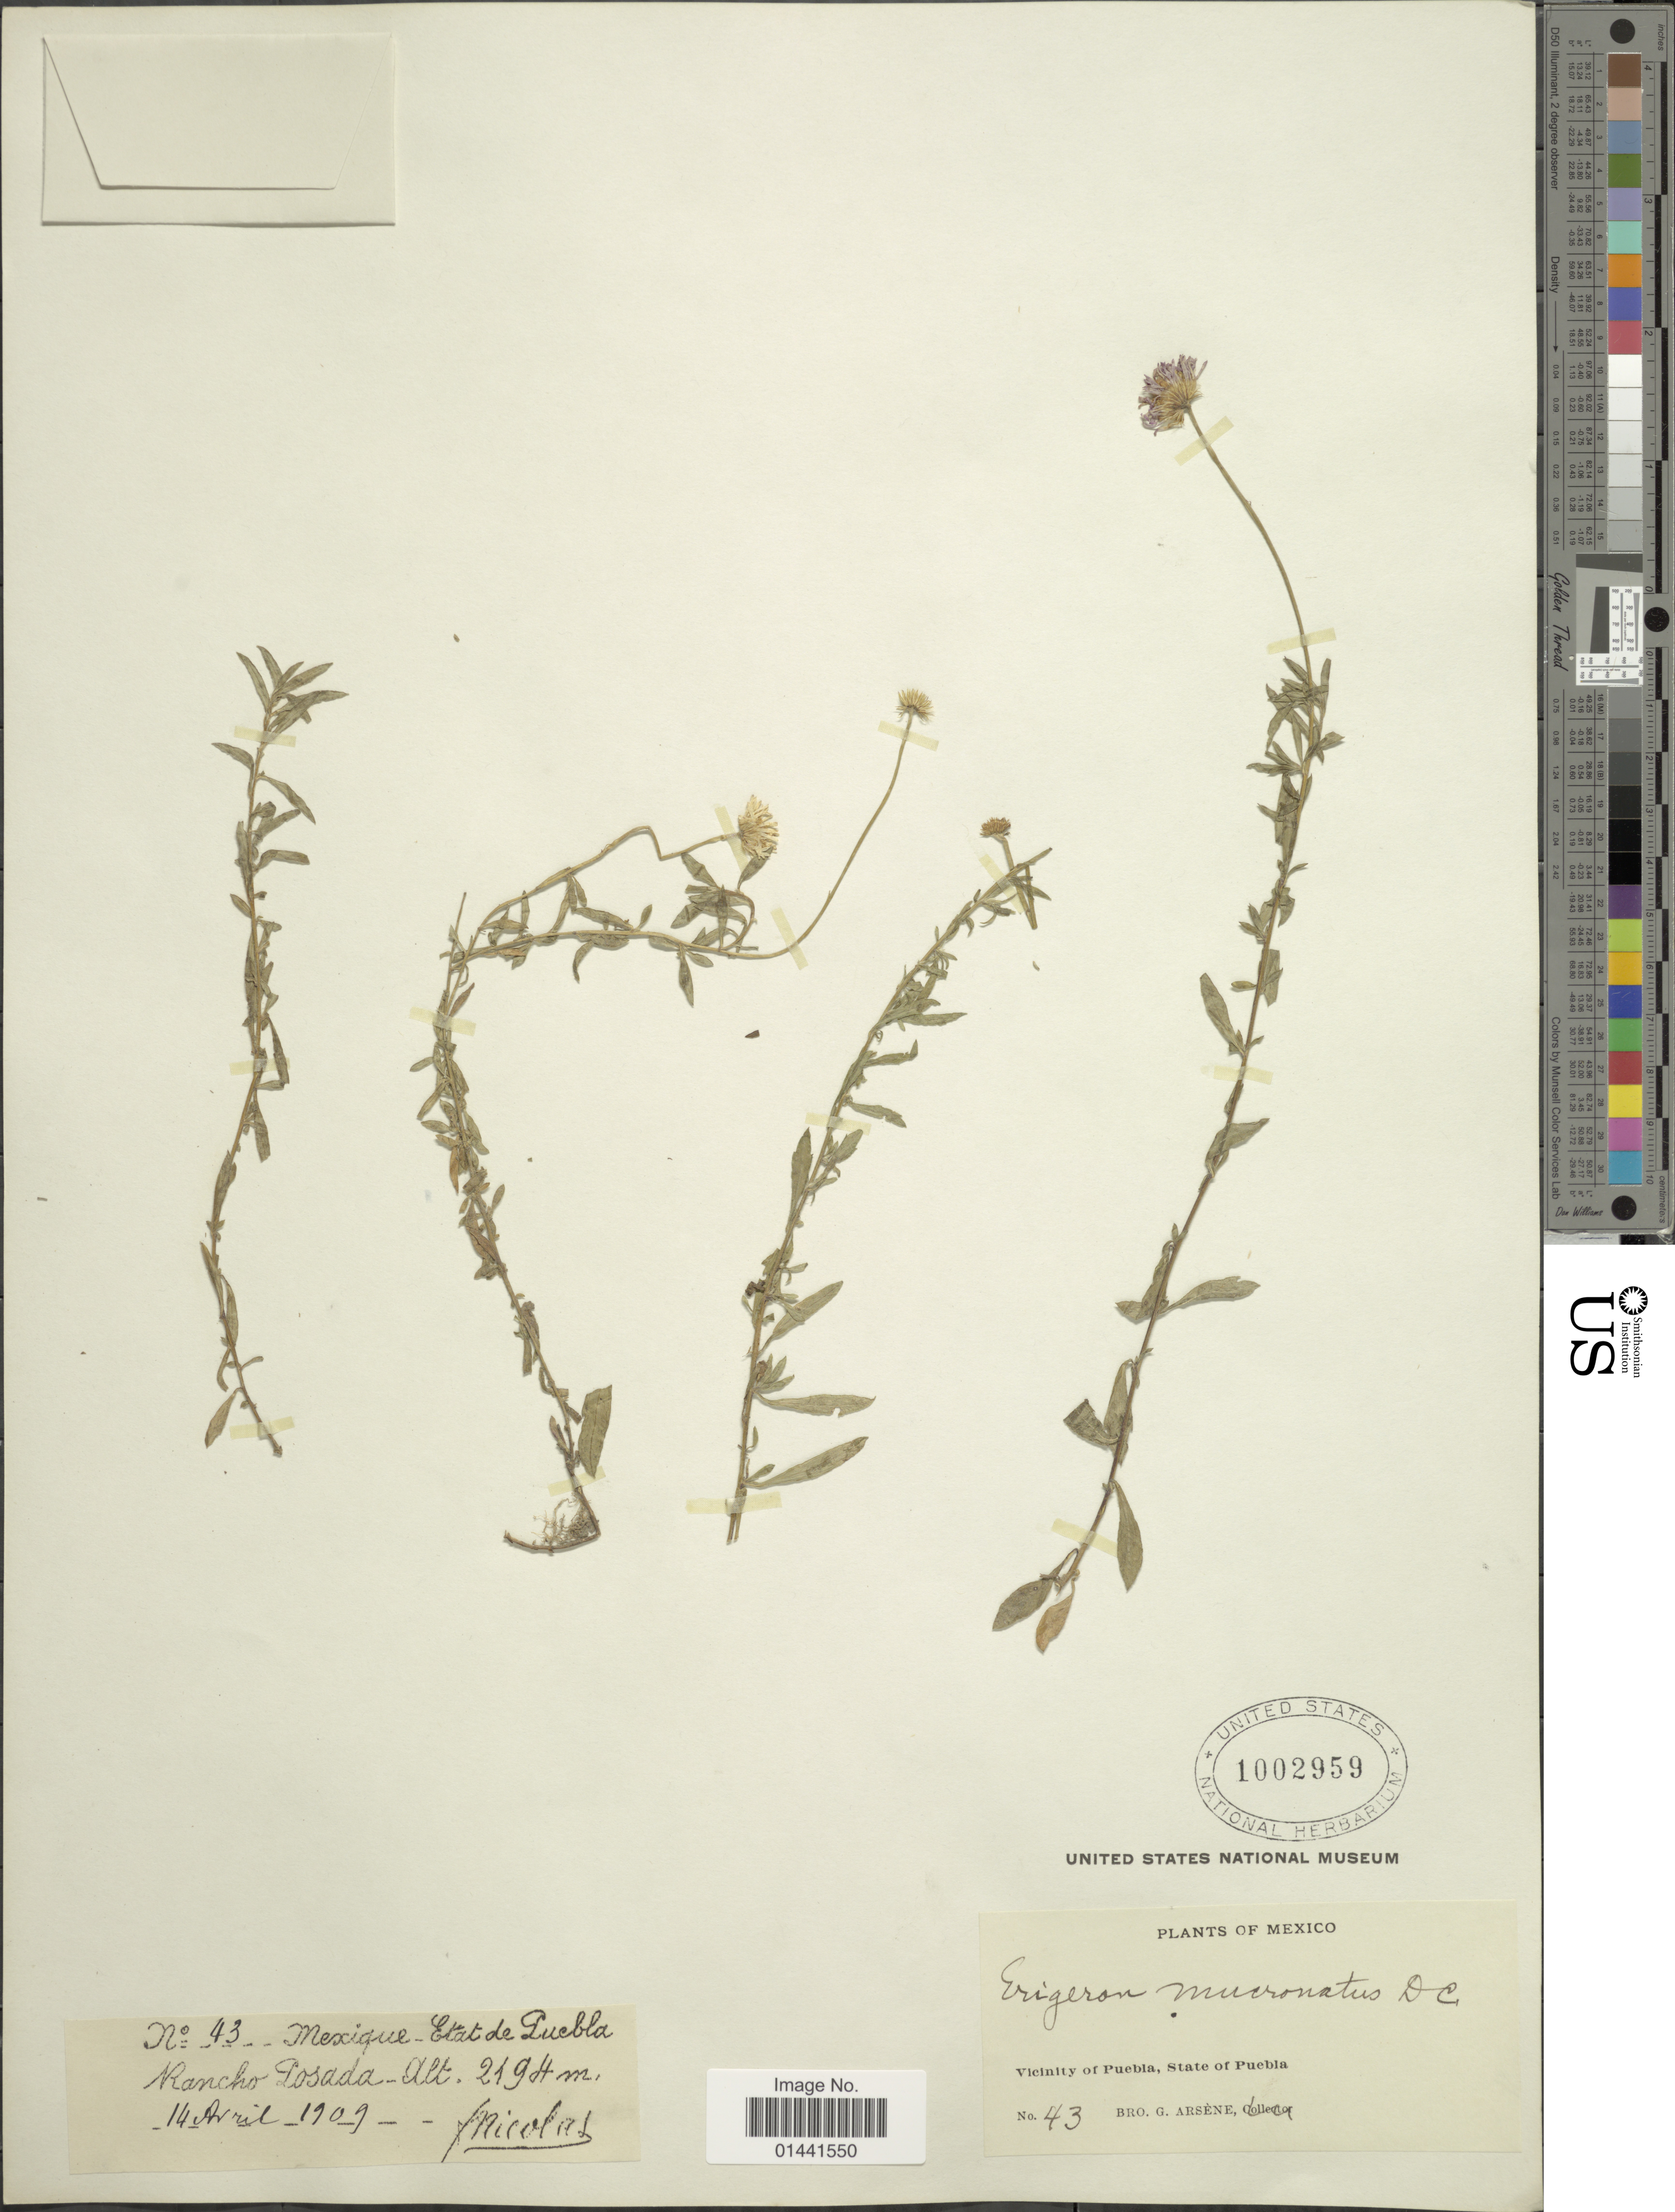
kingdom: Plantae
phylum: Tracheophyta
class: Magnoliopsida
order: Asterales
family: Asteraceae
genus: Erigeron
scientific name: Erigeron karvinskianus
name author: DC.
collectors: Bro. G. Arsène & F. Nicolas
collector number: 43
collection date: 1904-04-14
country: Mexico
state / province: Puebla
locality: Racncho Posada, Vicinity of Puebla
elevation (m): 67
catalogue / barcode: US 1002959